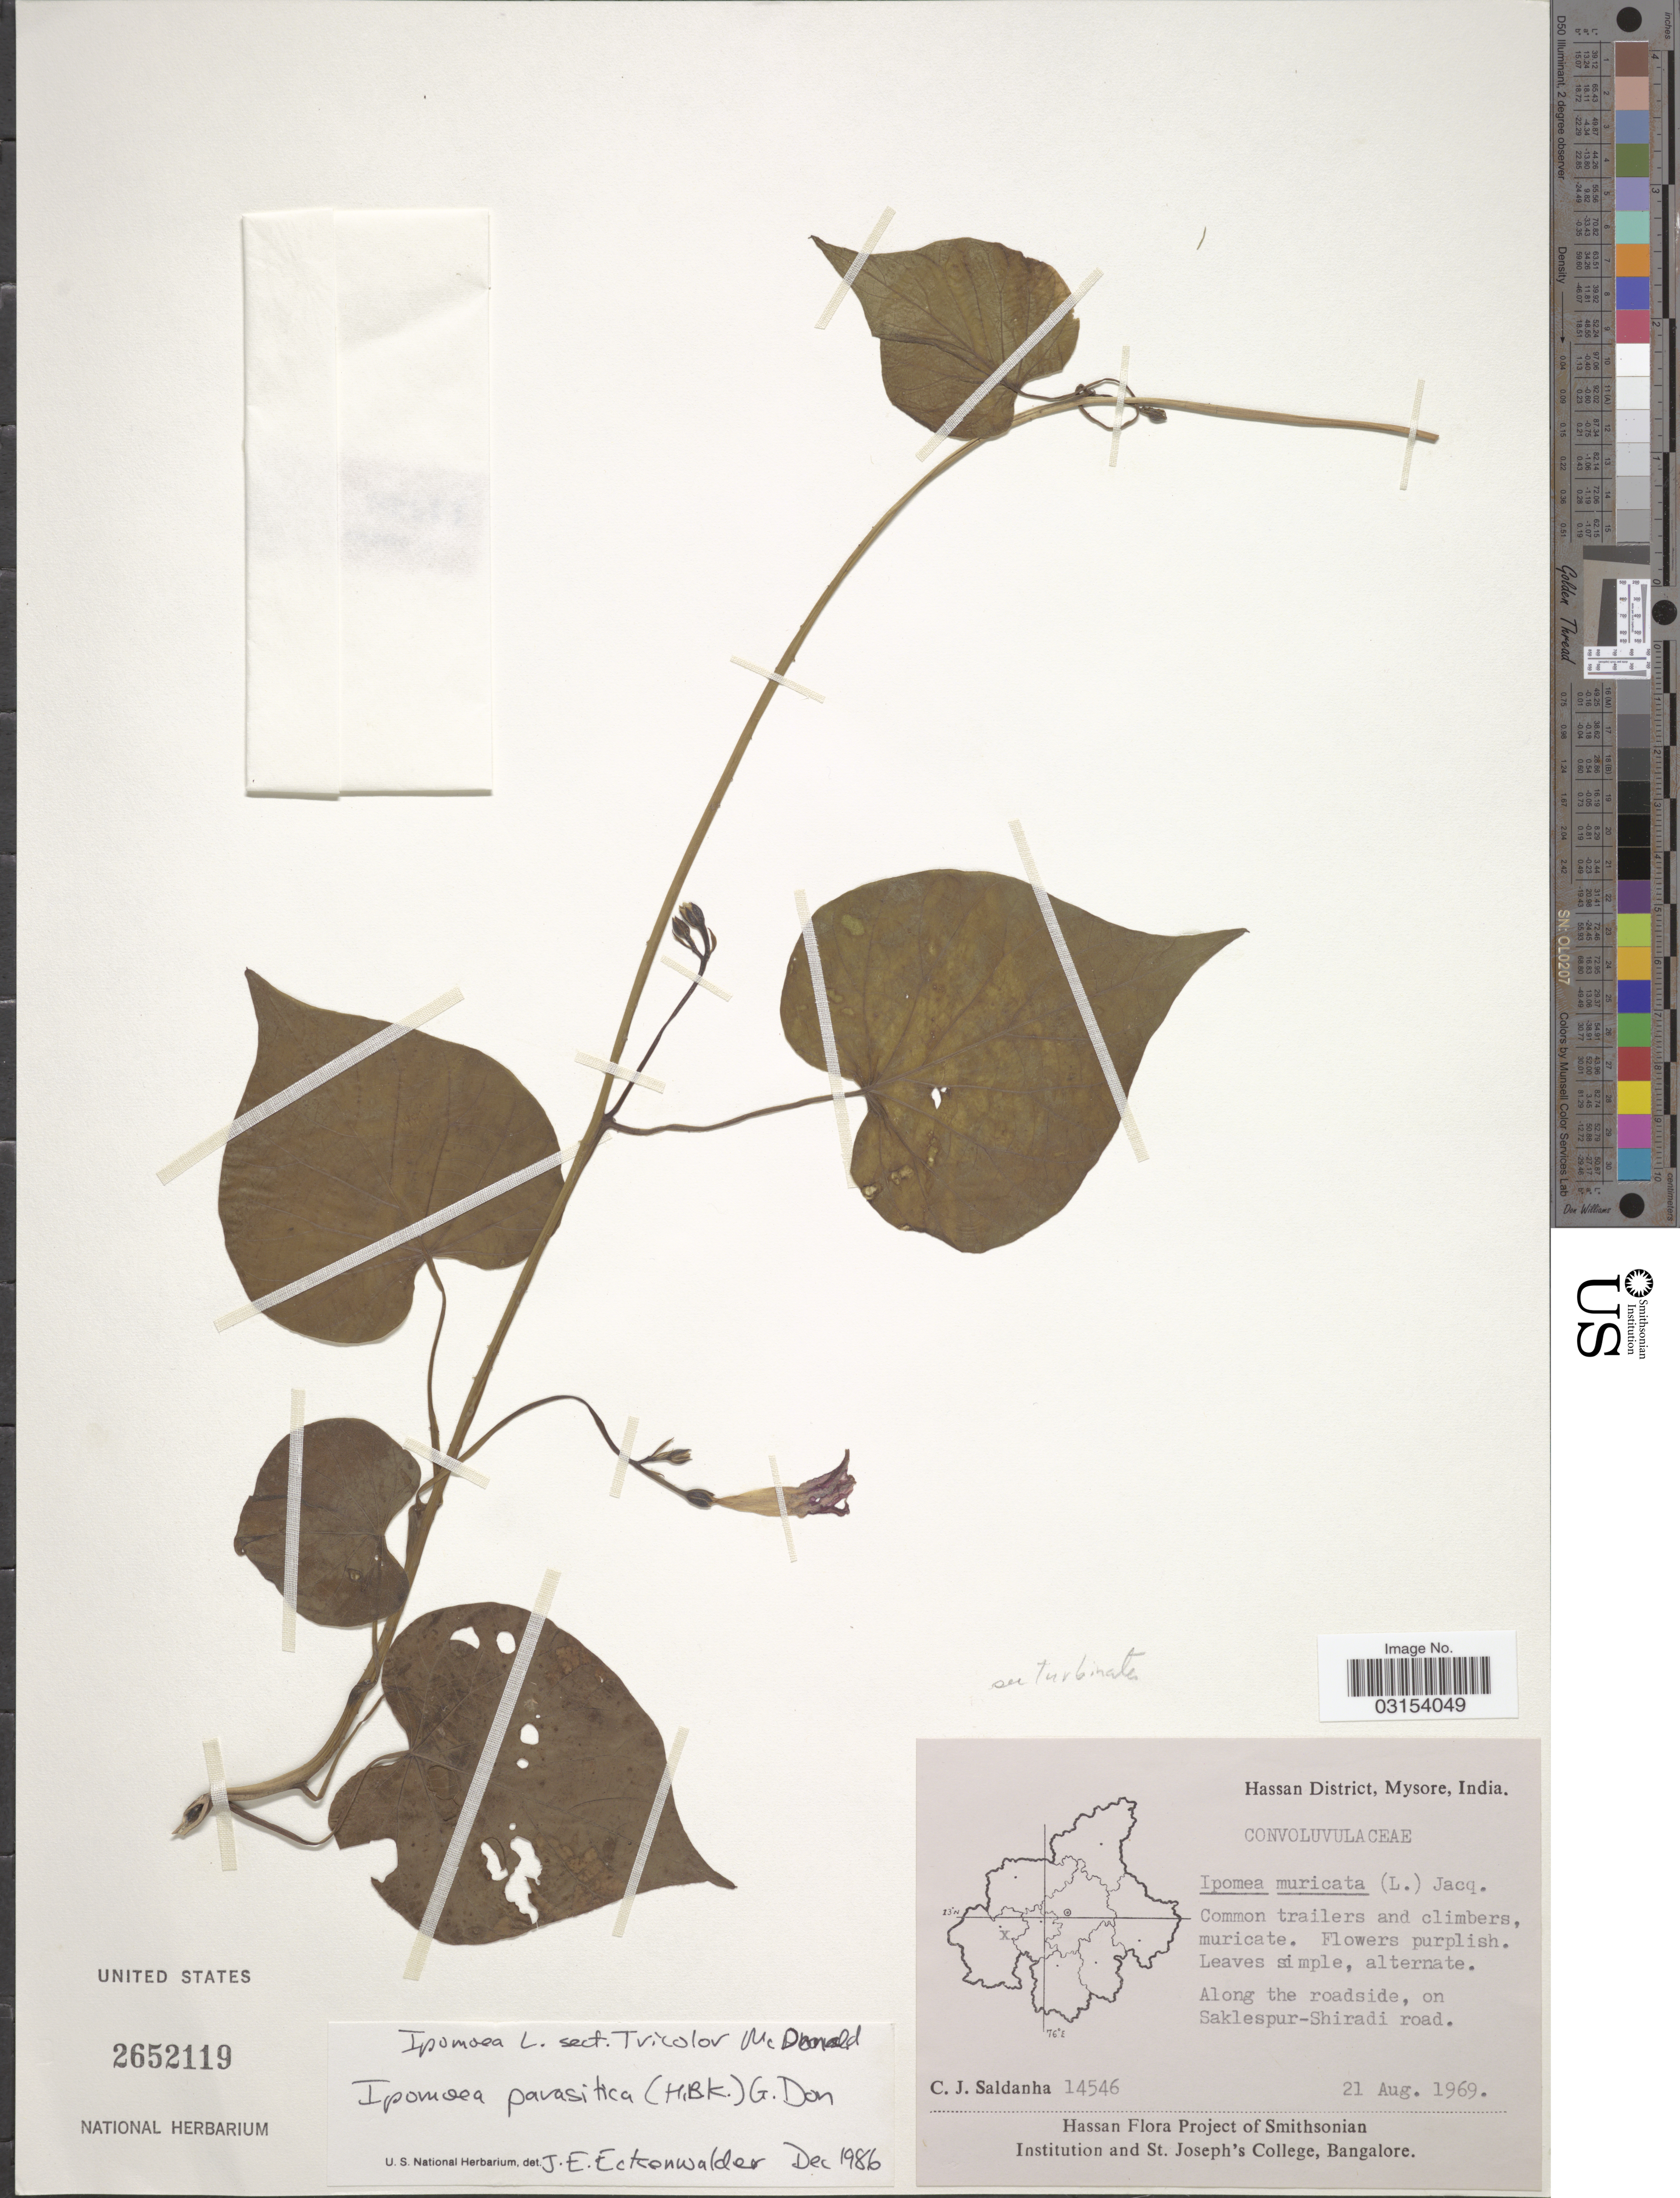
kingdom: Plantae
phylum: Tracheophyta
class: Magnoliopsida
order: Solanales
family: Convolvulaceae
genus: Ipomoea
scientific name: Ipomoea parasitica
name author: (Kunth) G. Don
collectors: C. J. Saldanha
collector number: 14546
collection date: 1969-08-21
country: India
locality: Hassan District, Mysore, India, Along the roadside, on Saklespur-Shiradi road.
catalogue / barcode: US 2652119